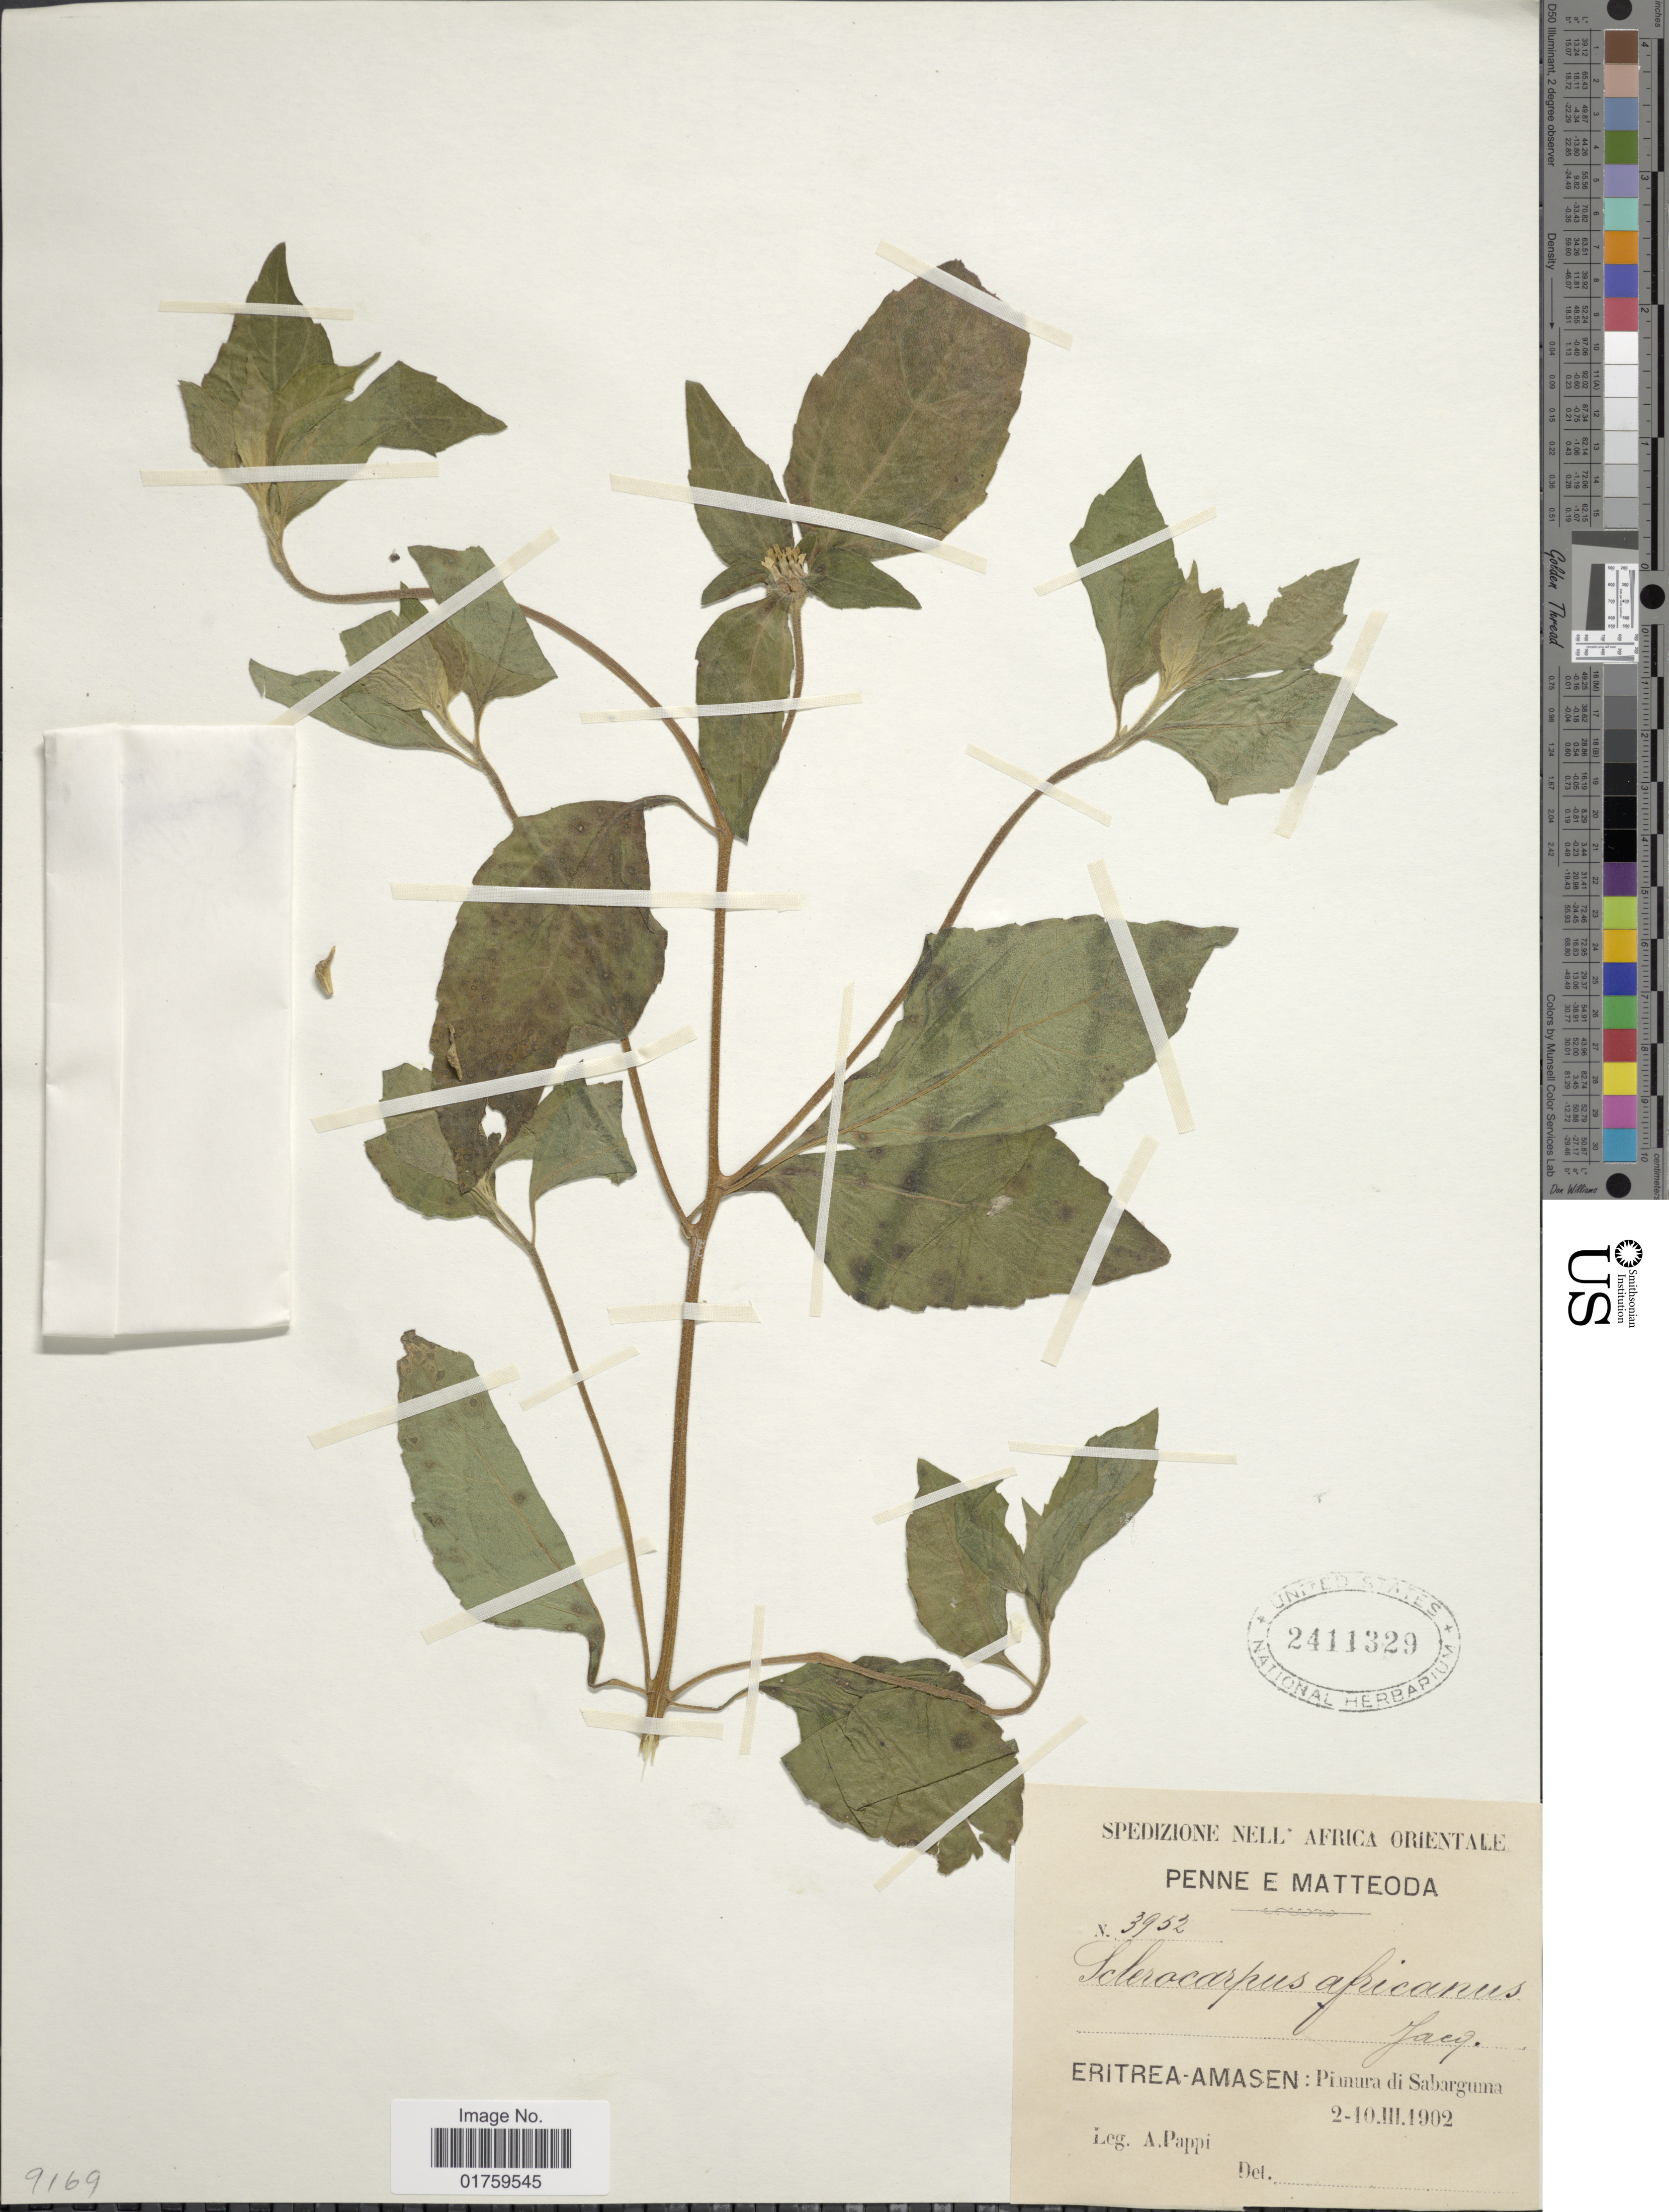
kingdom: Plantae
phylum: Tracheophyta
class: Magnoliopsida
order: Asterales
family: Asteraceae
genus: Sclerocarpus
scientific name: Sclerocarpus africanus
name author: Jacq.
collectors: A. Pappi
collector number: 3952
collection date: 1902-03-02/1902-03-10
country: Eritrea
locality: Eritrea-Amasen: Pimura di Sabarguma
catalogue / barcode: US 2411329